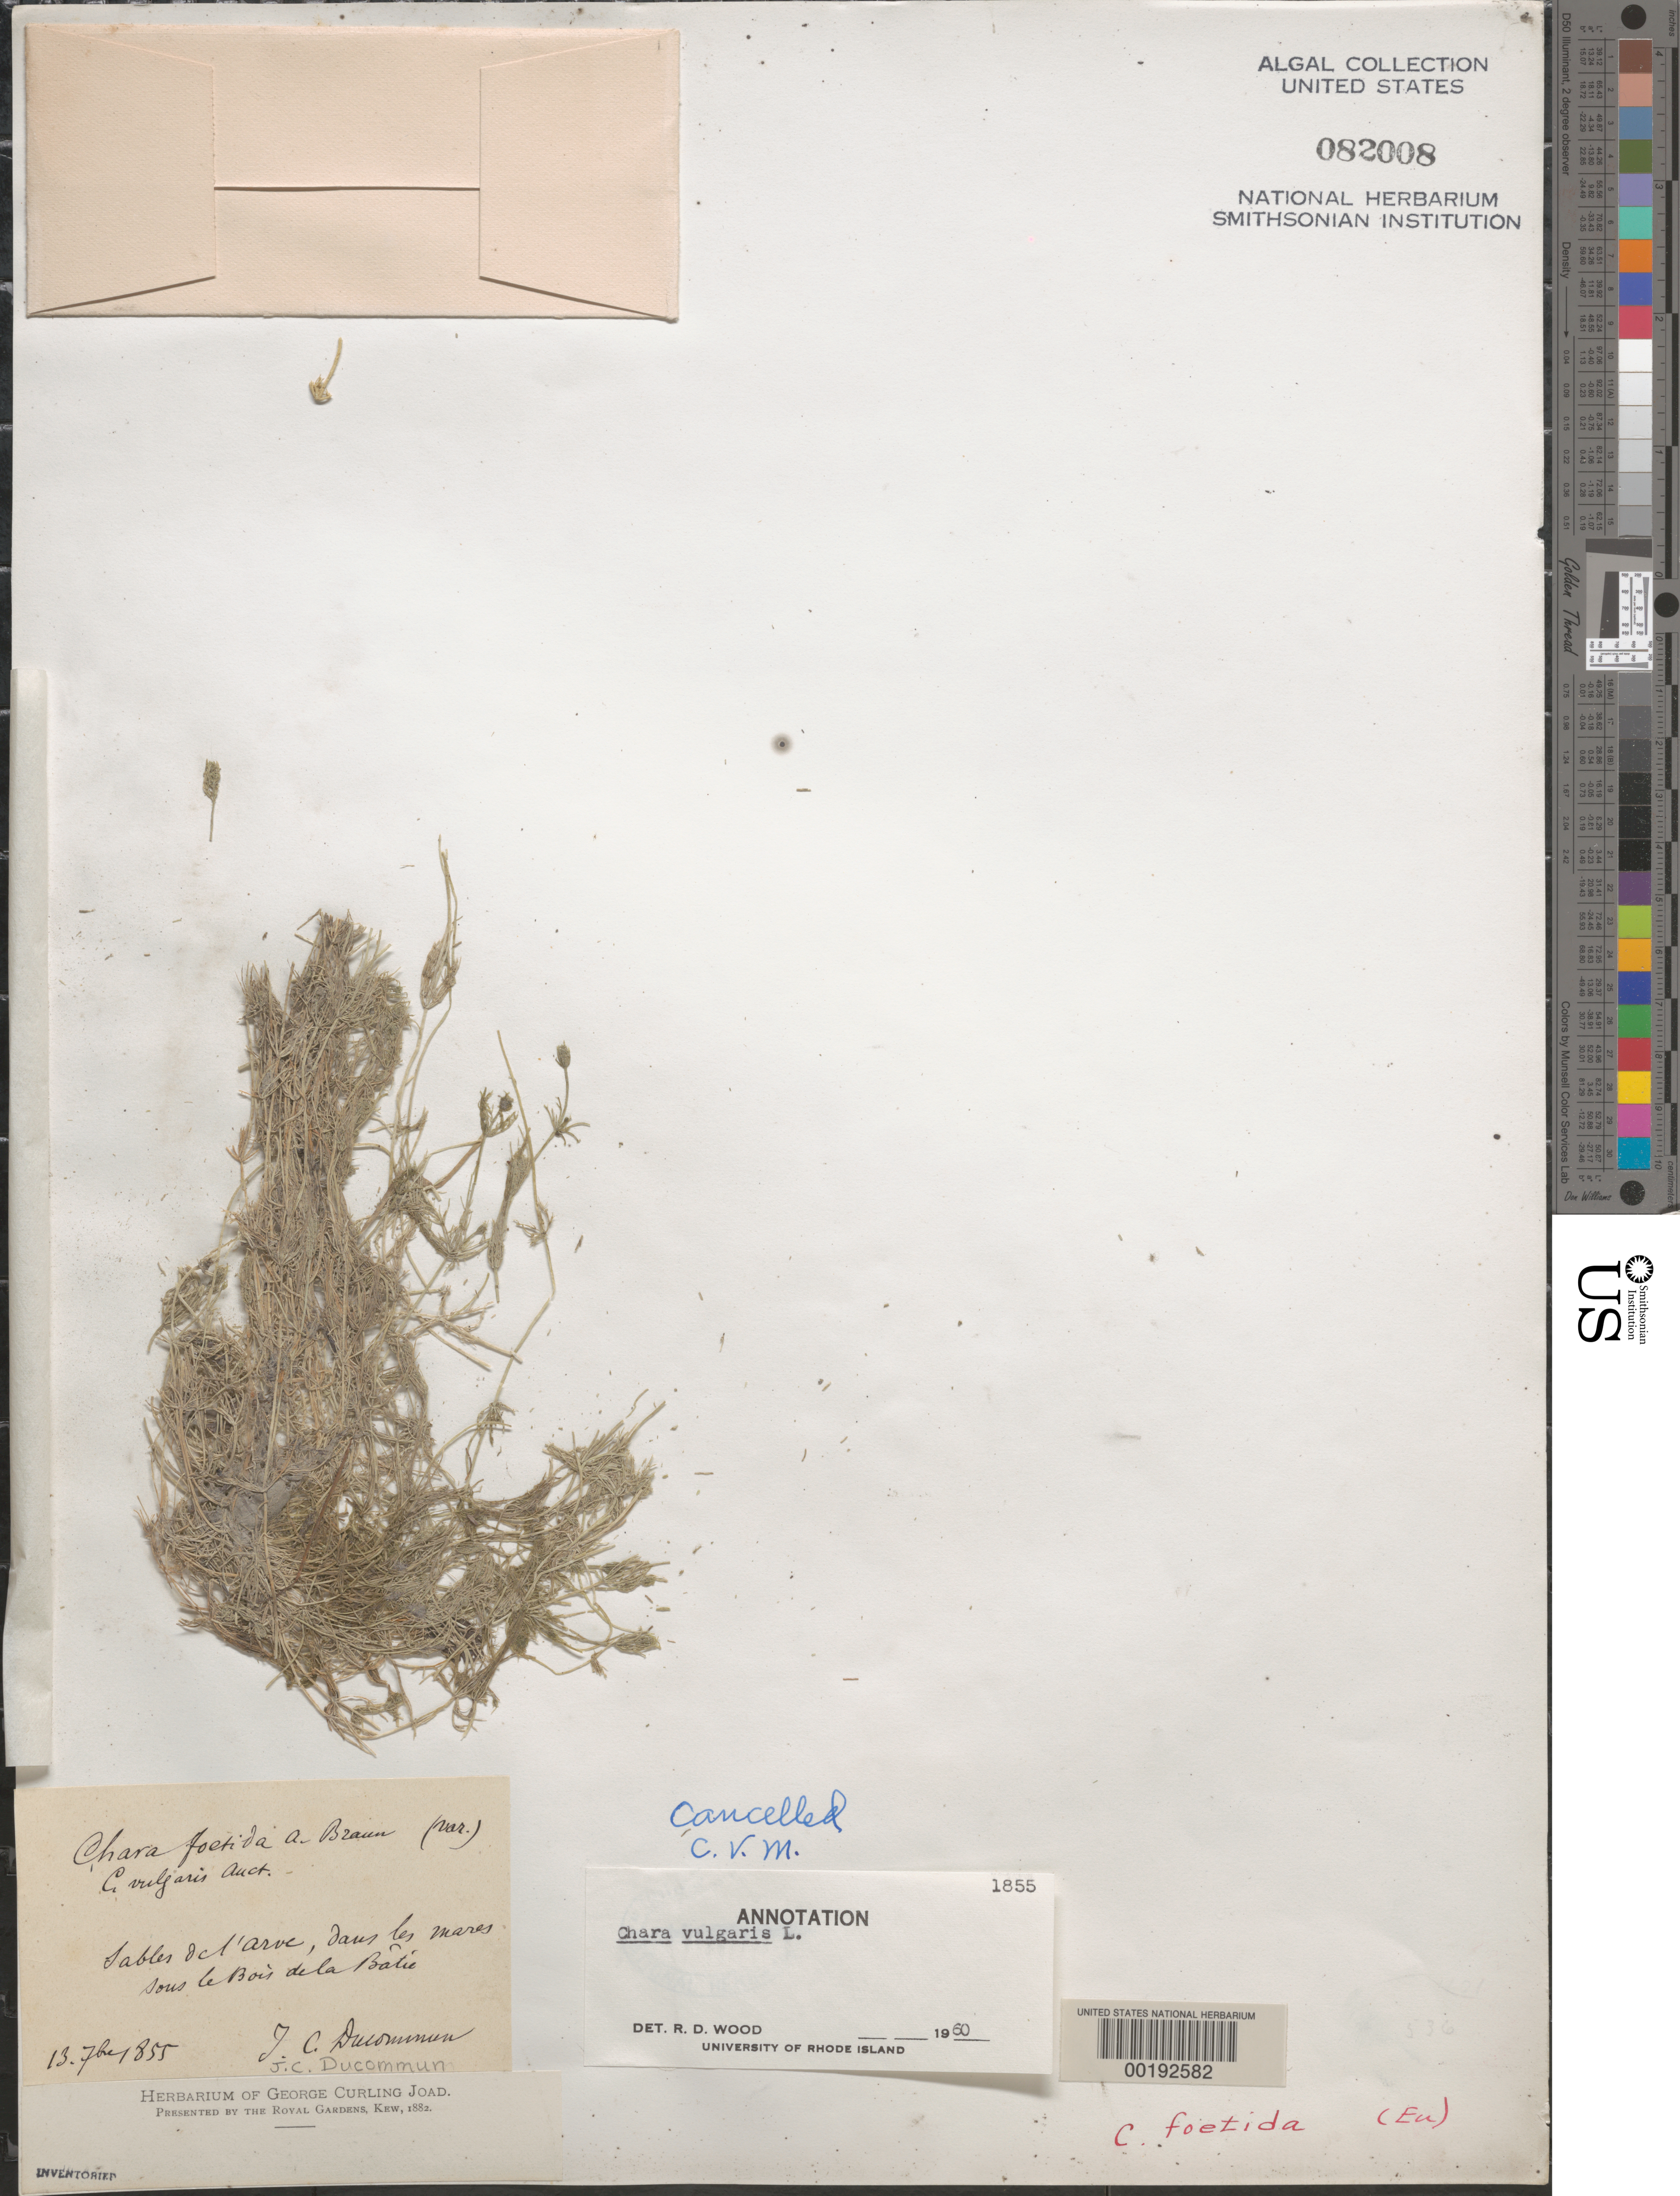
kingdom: Plantae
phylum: Charophyta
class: Charophyceae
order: Charales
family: Characeae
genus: Chara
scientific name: Chara vulgaris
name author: L.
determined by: Wood, R. D.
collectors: J. Ducommun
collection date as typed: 13 Feb 1855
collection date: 1855-02-13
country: France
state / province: Auvergne-Rhône-Alpes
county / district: Haute-Savoie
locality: Sables de l'Arve, Bois de la Batie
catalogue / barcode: US 82008